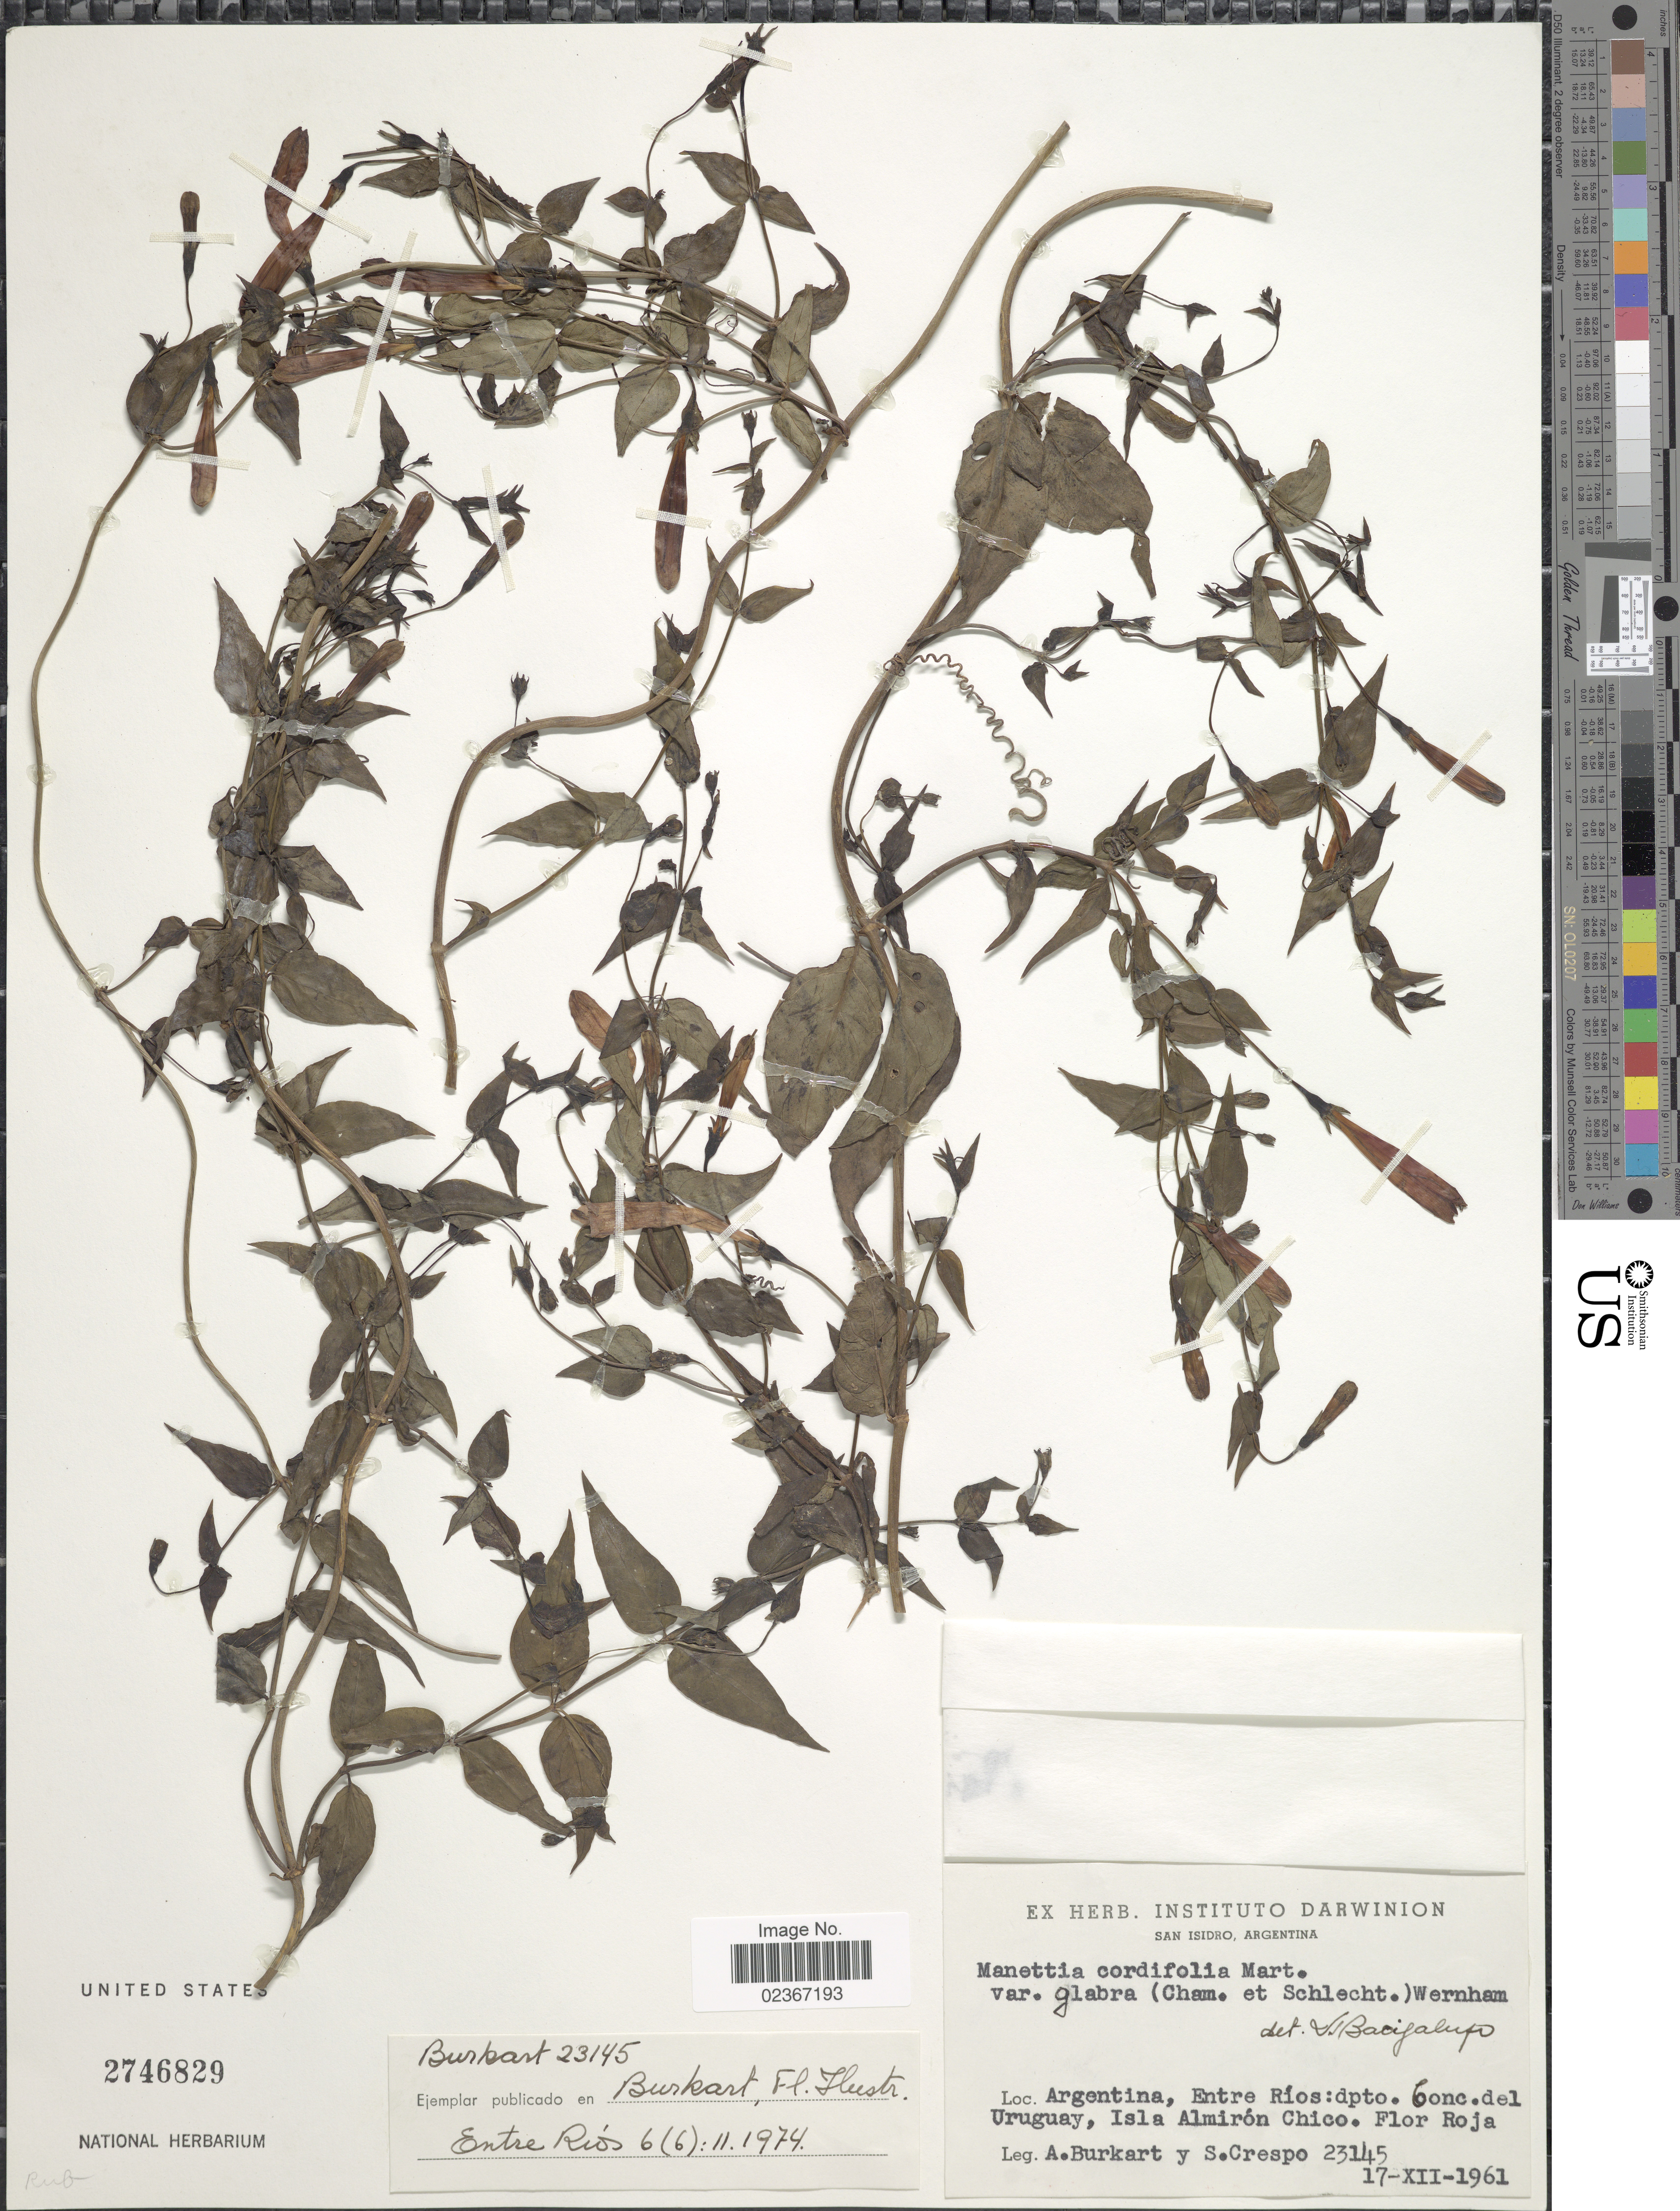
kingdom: Plantae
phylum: Tracheophyta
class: Magnoliopsida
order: Gentianales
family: Rubiaceae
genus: Manettia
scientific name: Manettia cordifolia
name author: Mart.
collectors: A. E. Burkart & S. Crespo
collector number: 23145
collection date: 1962-12-17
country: Argentina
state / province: Entre Rios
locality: San Isidro. Dpto. Conc. del Uruguay, Isla Almiron Chico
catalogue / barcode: US 2746829